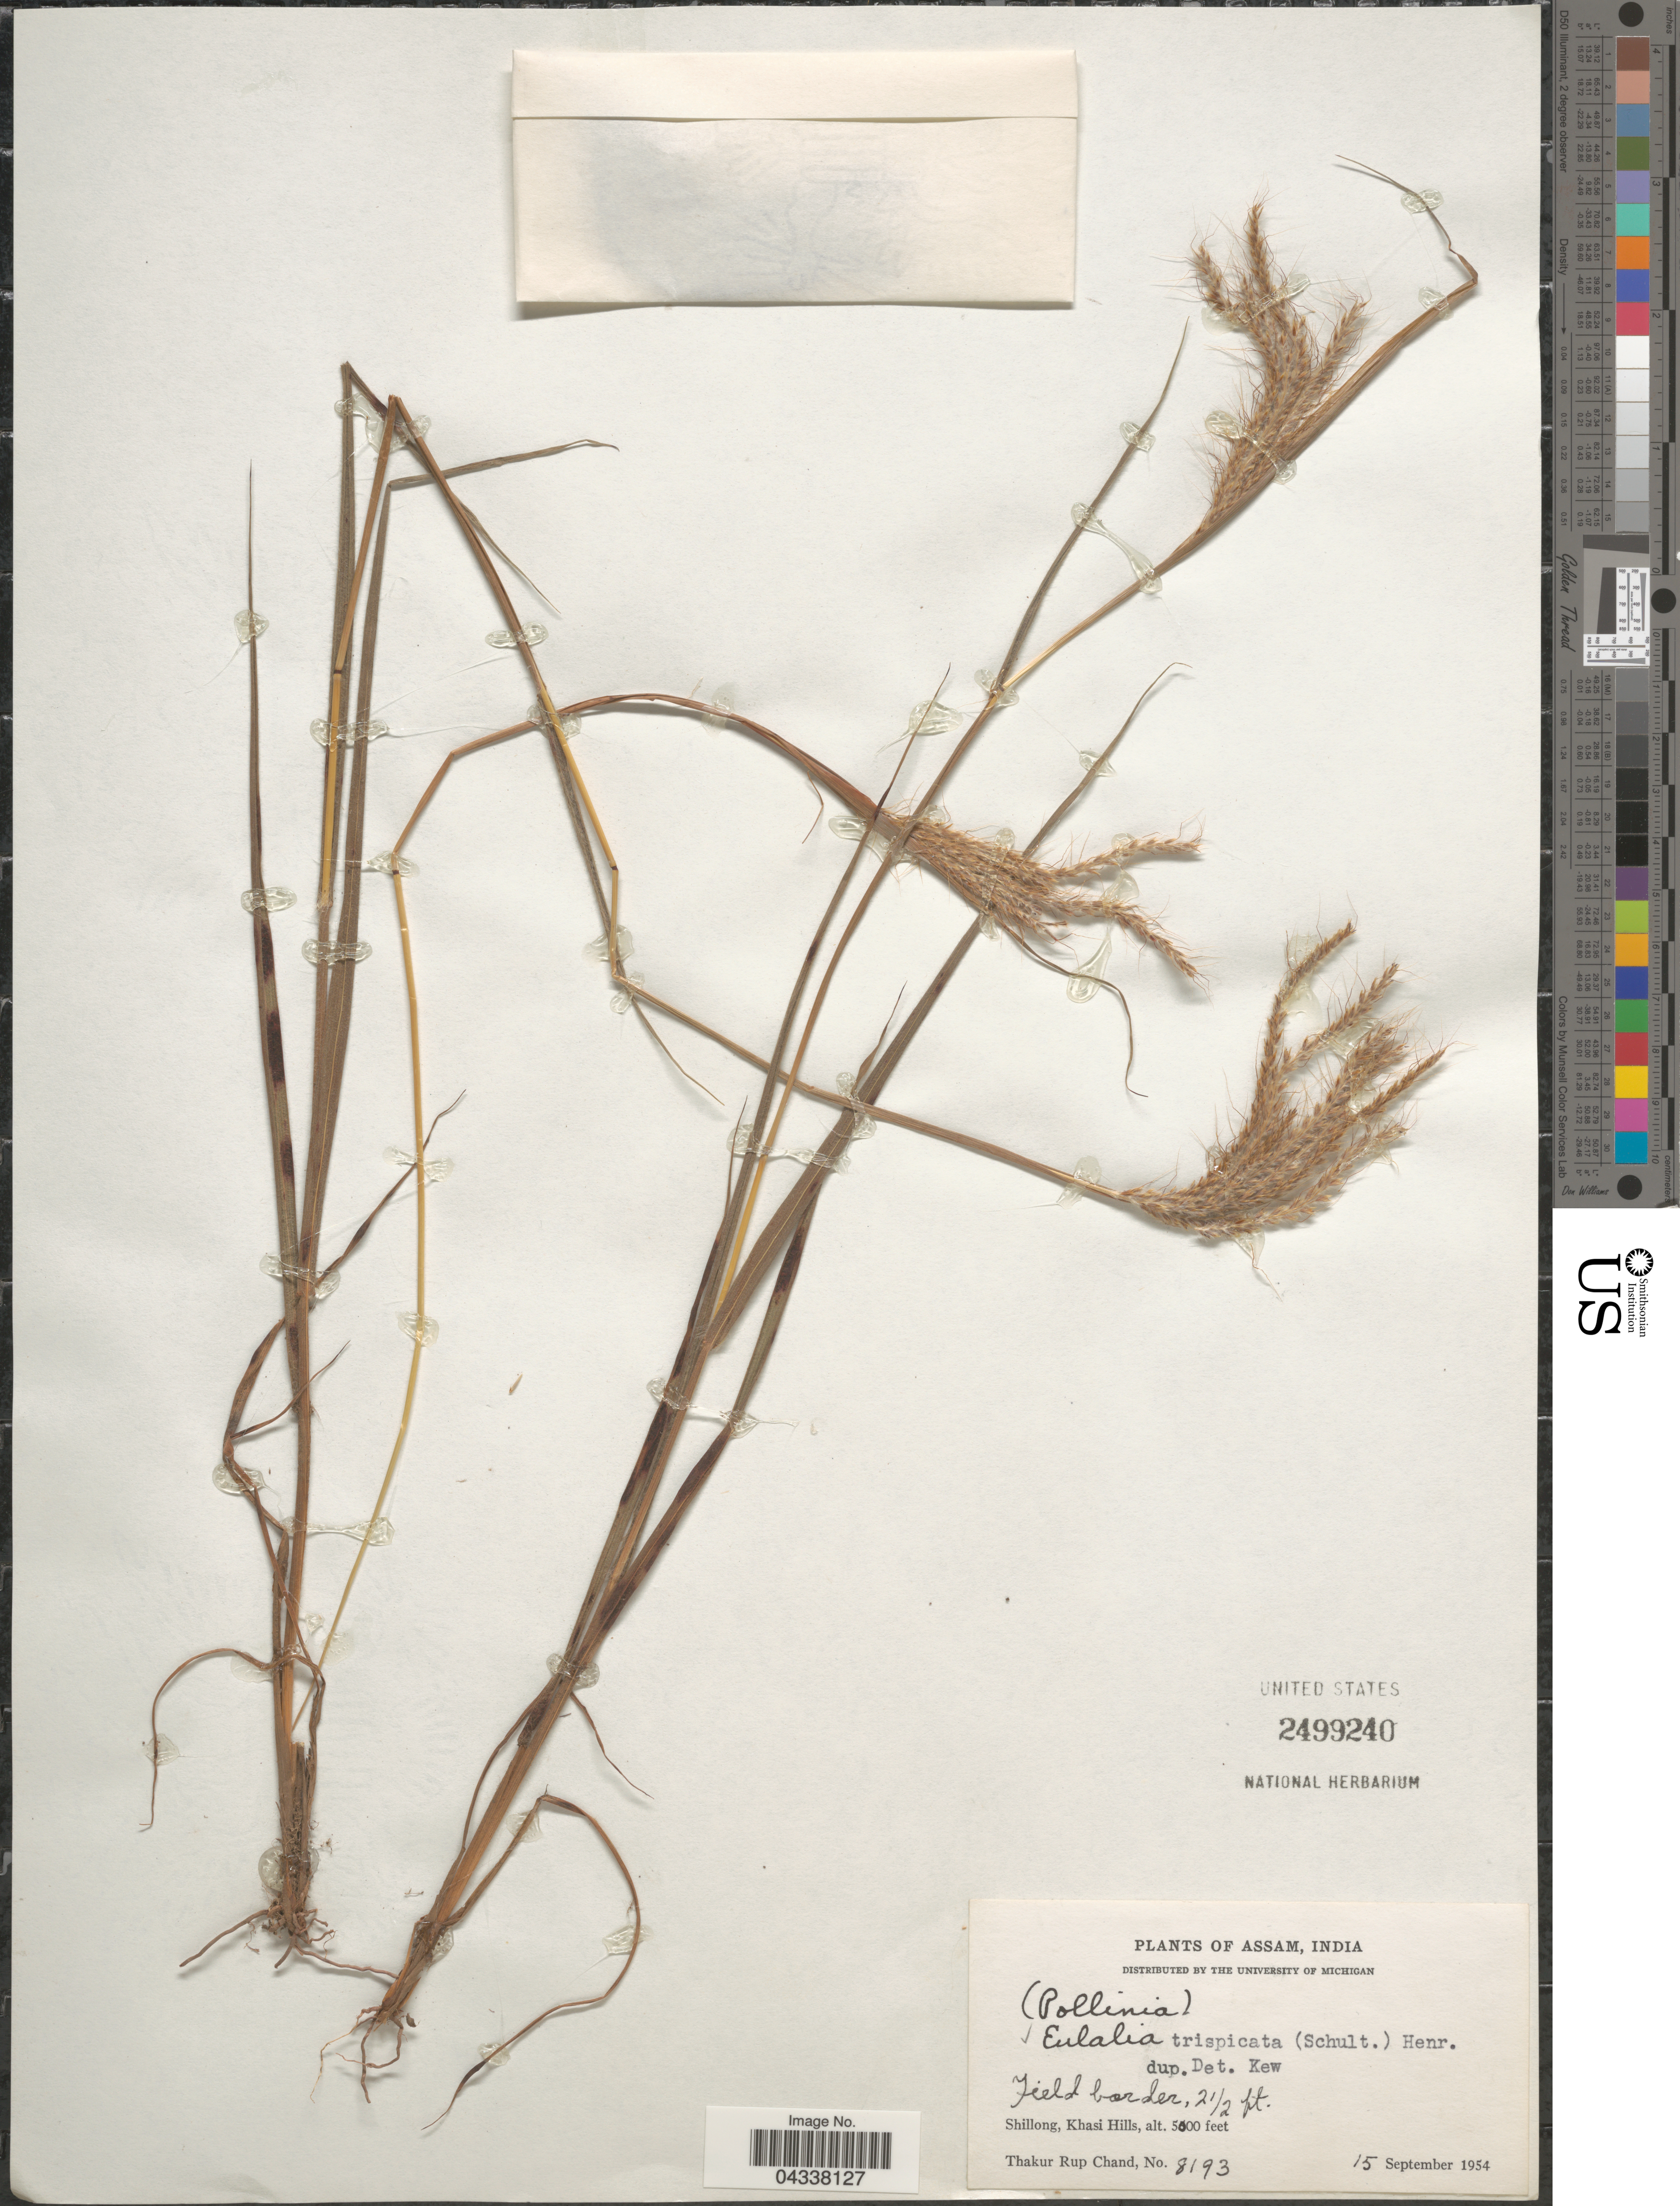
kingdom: Plantae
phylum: Tracheophyta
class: Liliopsida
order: Poales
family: Poaceae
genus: Pseudopogonatherum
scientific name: Pseudopogonatherum trispicatum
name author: (Schult.) Ohwi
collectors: T. R. Chand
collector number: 8193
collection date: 1954-09-15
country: India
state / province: Meghalaya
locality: Shillong, Khasi Hills.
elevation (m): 1524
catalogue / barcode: US 2499240